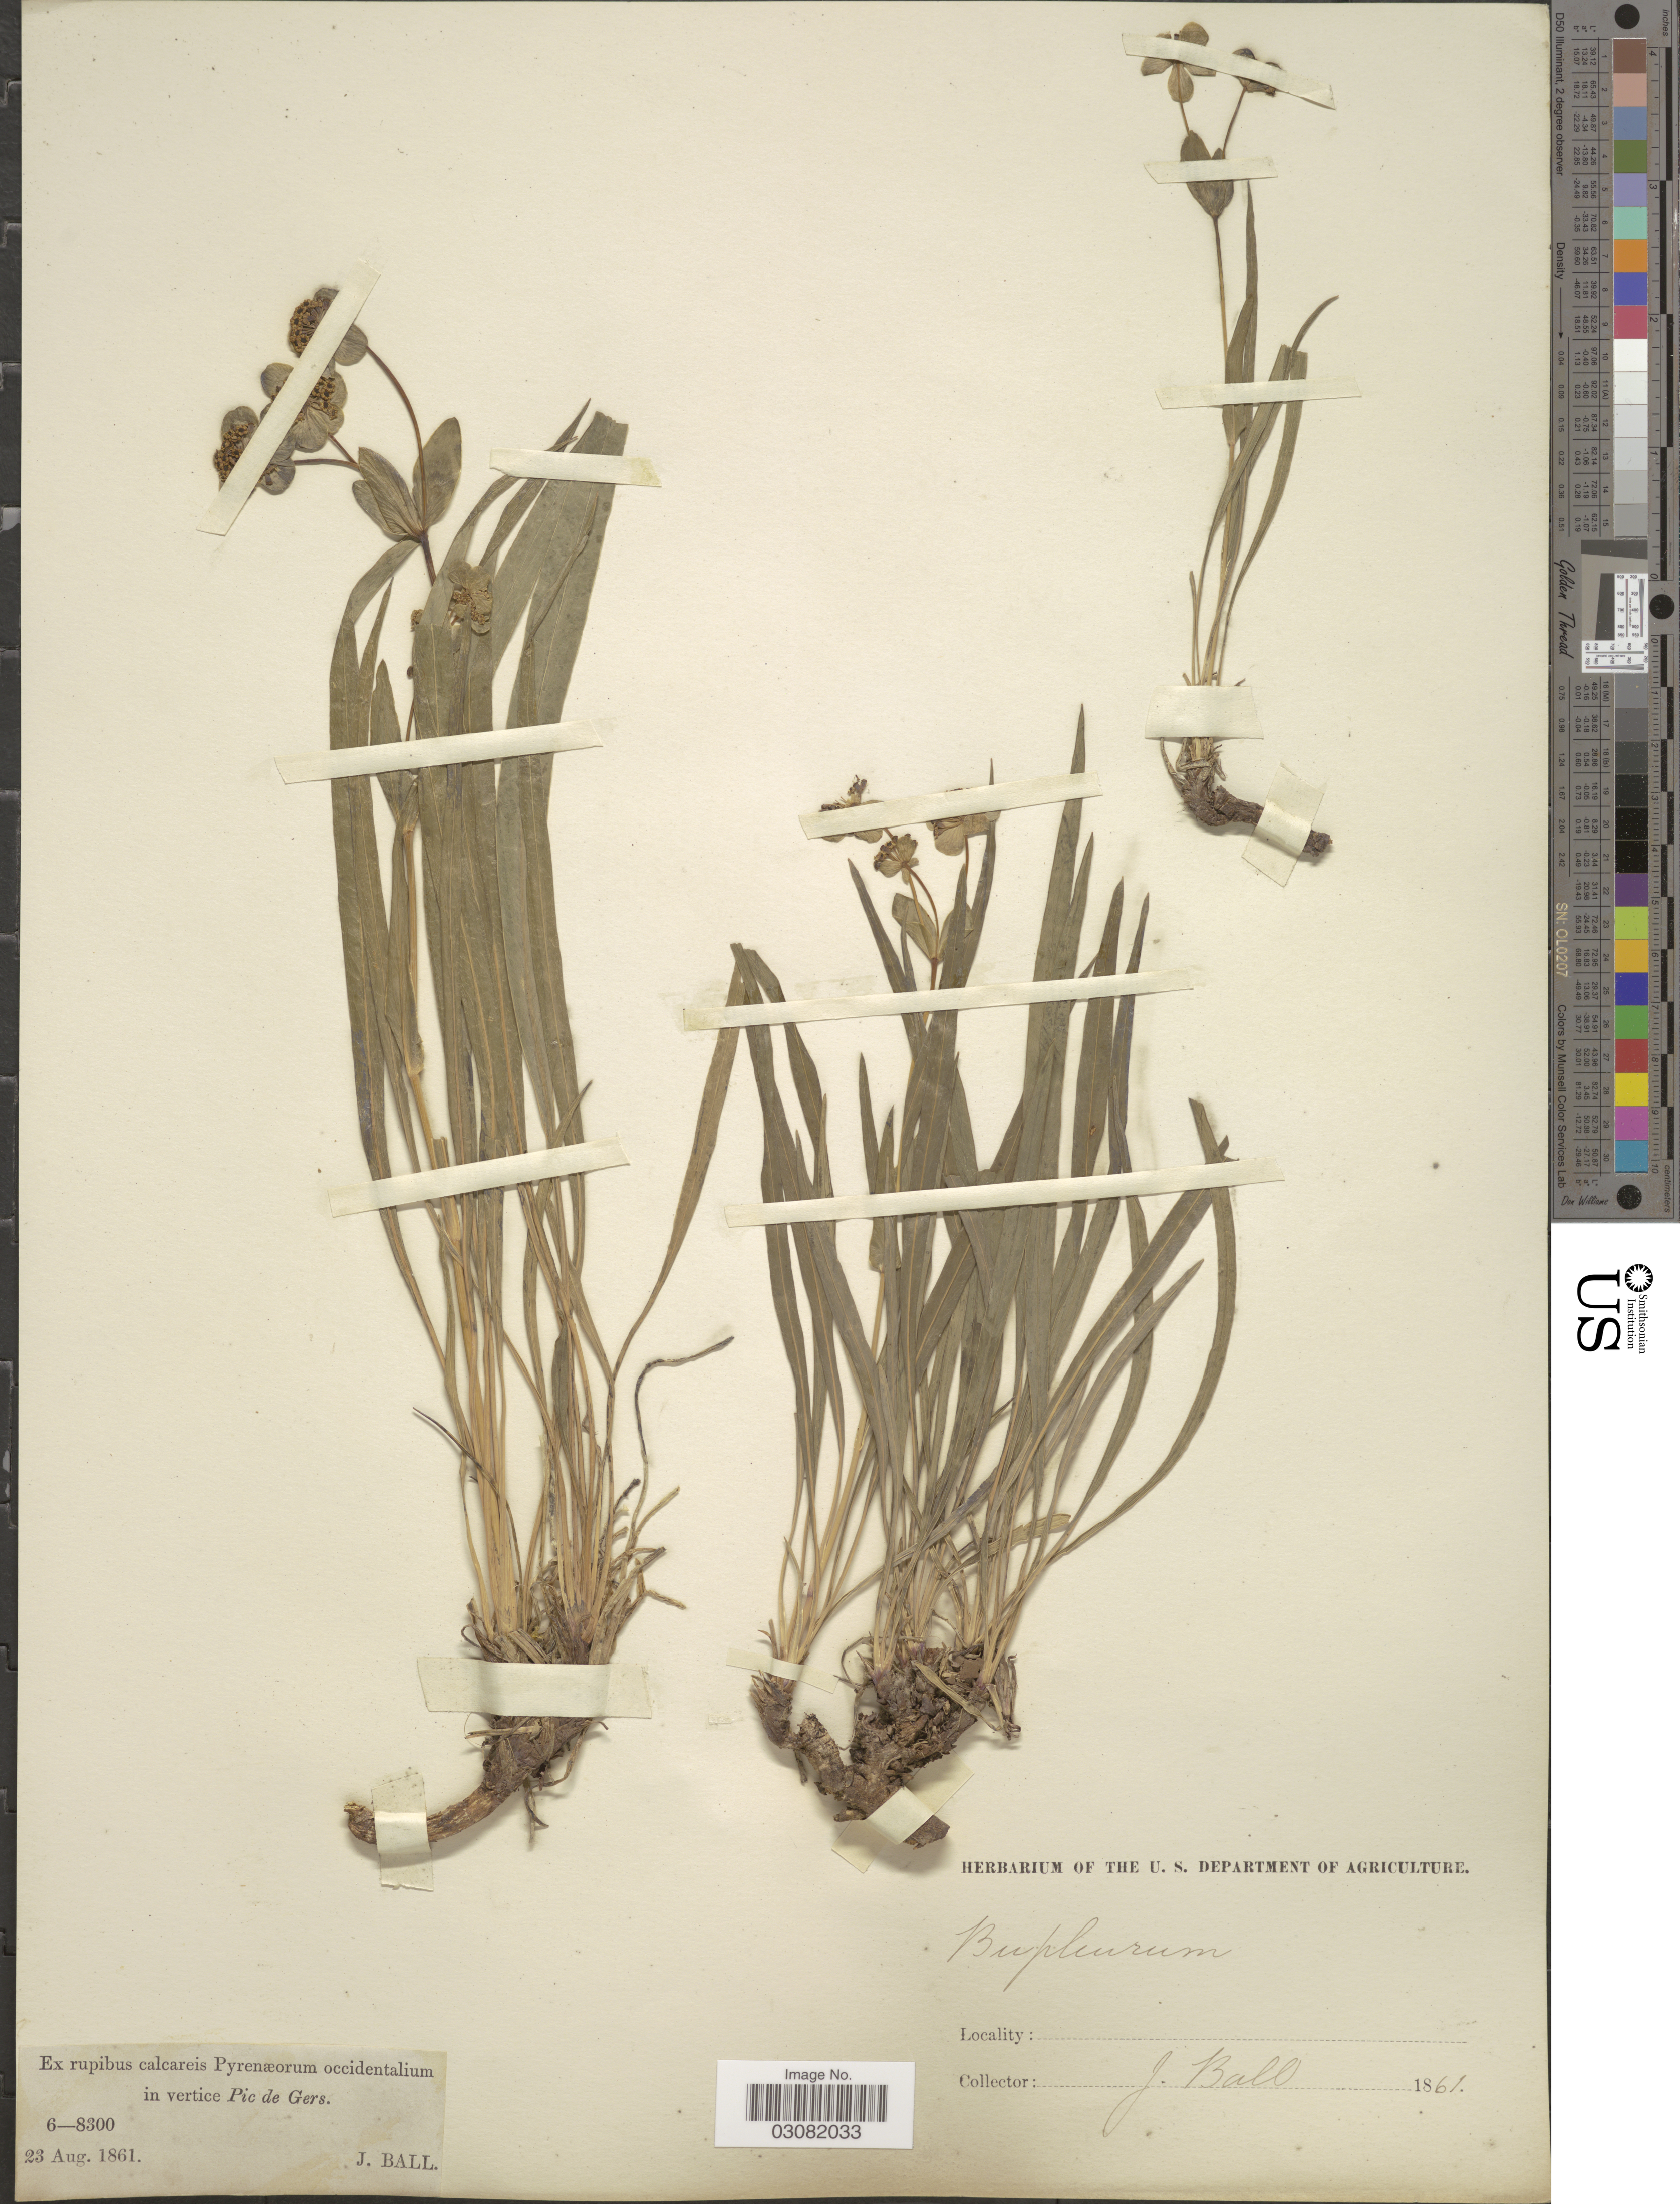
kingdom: Plantae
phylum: Tracheophyta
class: Magnoliopsida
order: Apiales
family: Apiaceae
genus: Bupleurum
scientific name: Bupleurum sp.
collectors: J. Ball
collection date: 1861-08-23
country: France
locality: Ex rupibus calcareis Pyrenæorum occidentalium in vertice Pic de Gers.